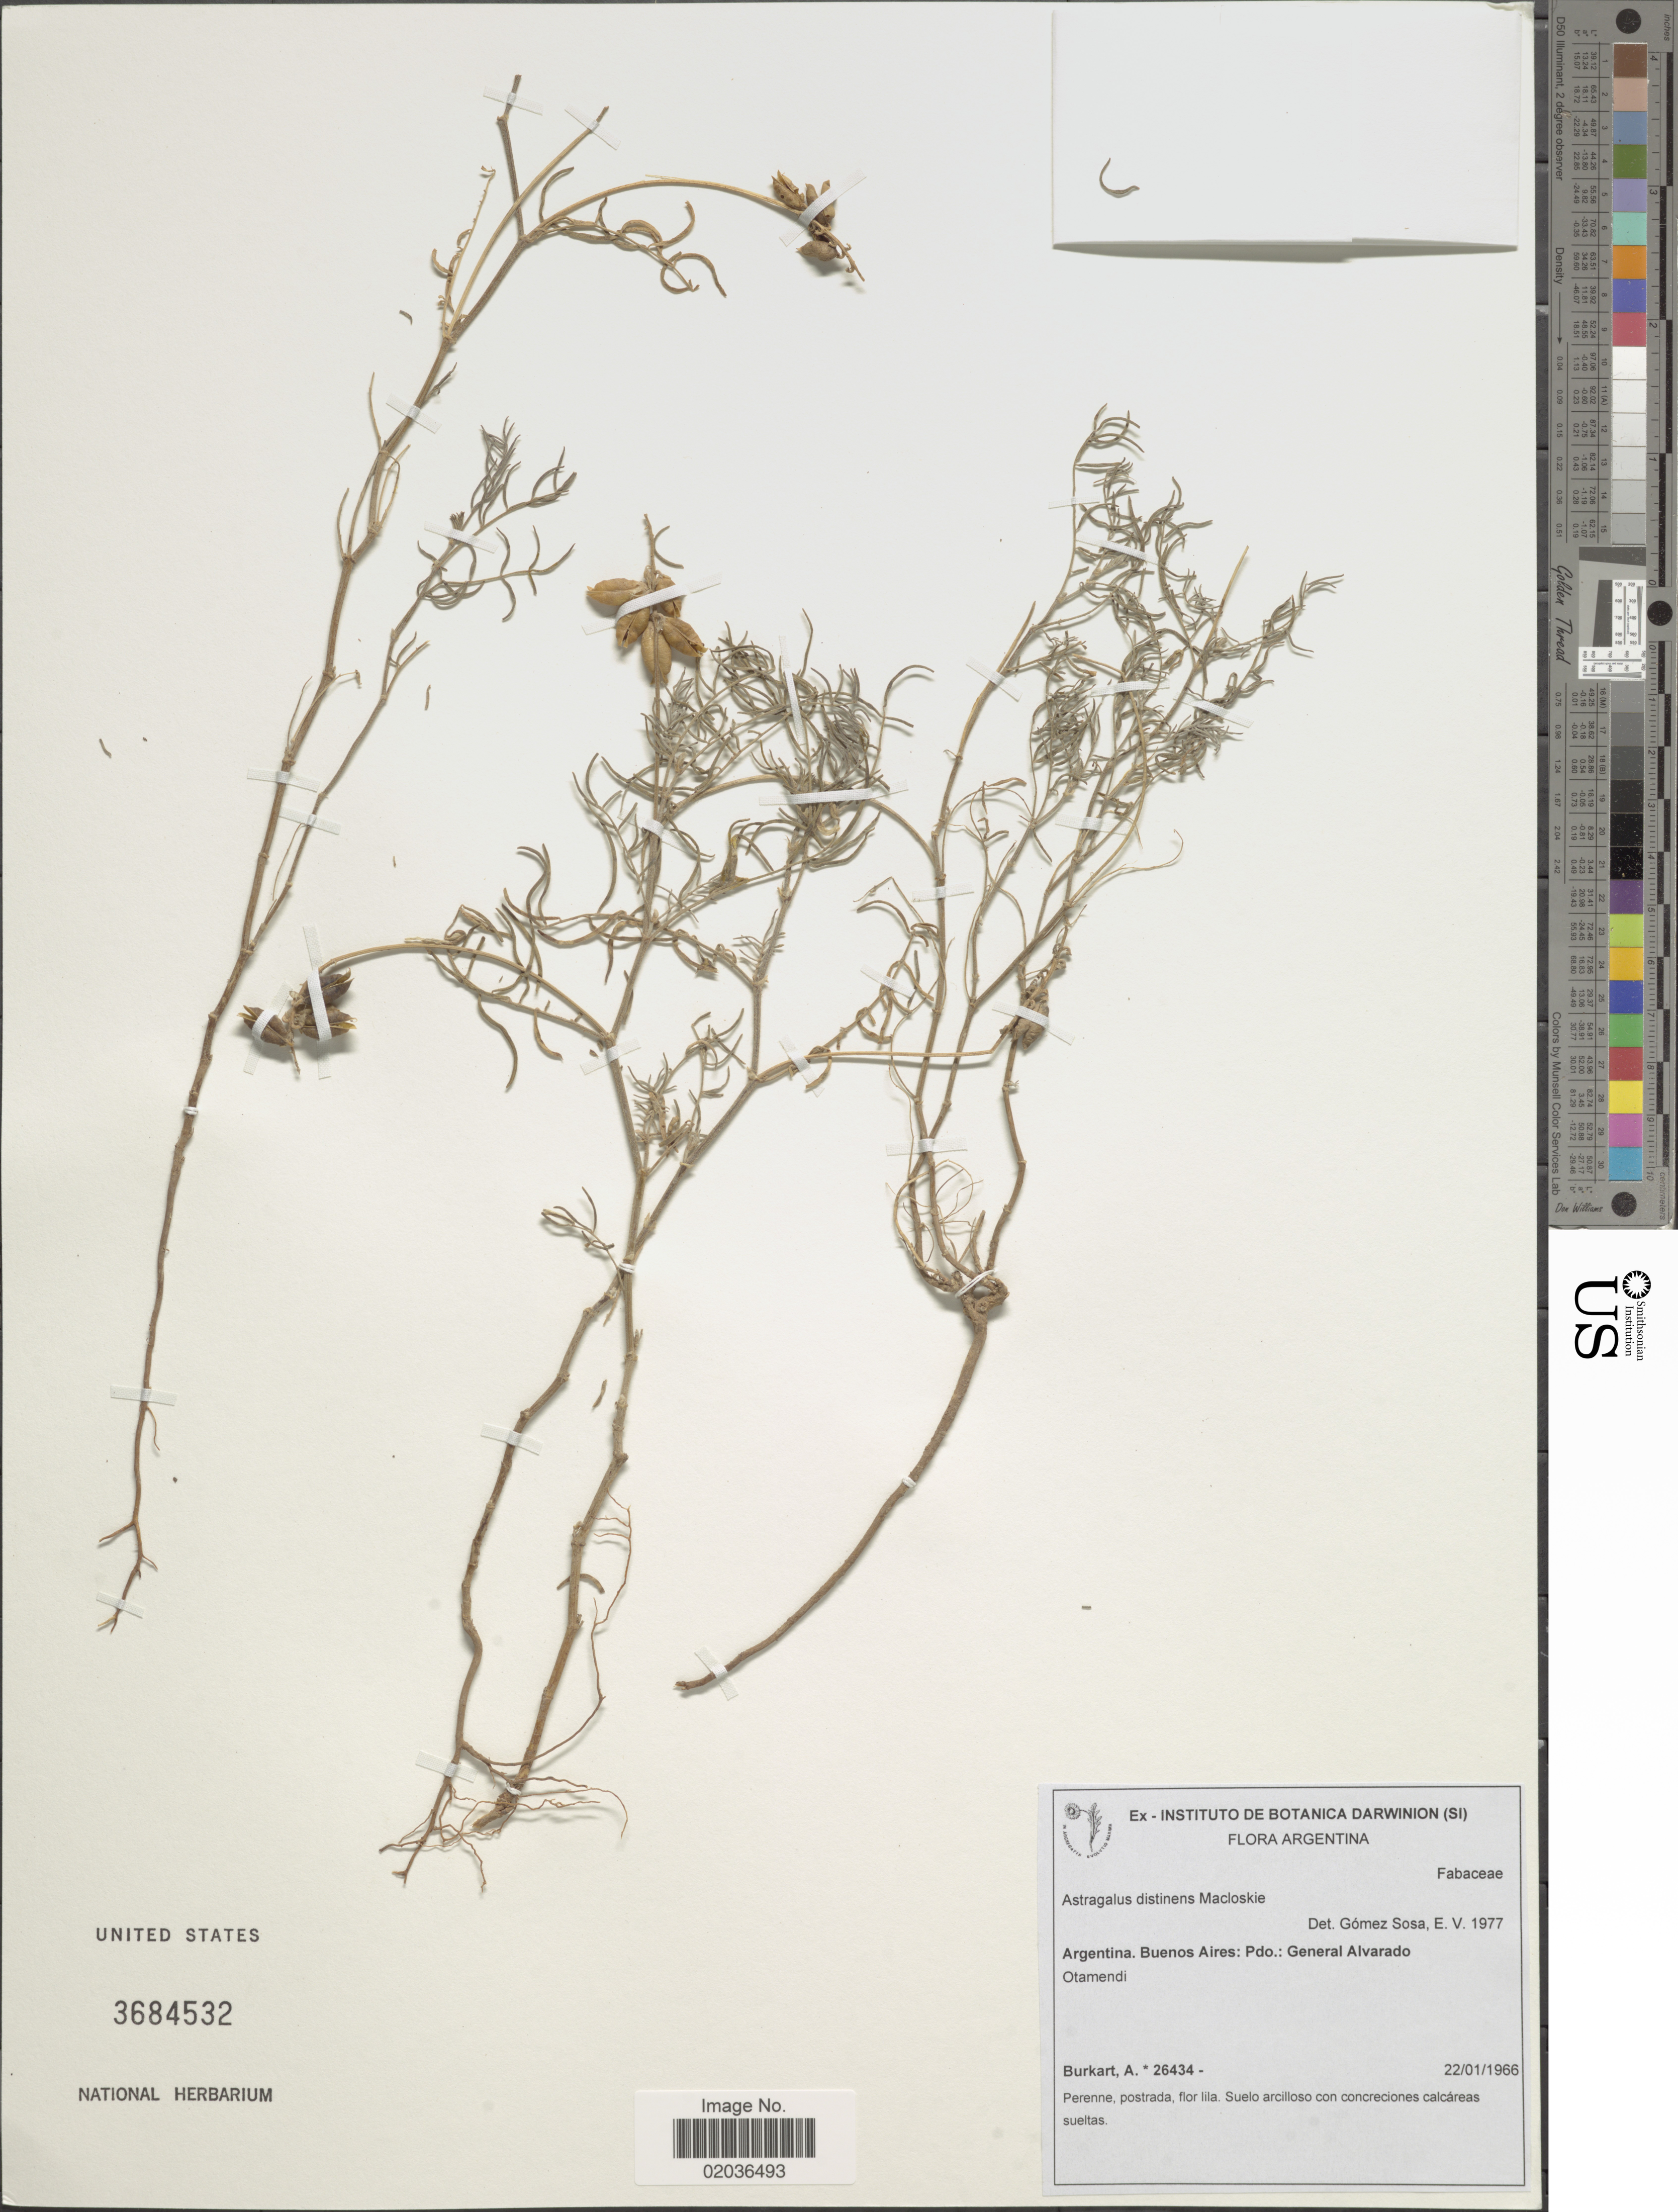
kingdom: Plantae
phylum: Tracheophyta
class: Magnoliopsida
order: Fabales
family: Fabaceae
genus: Astragalus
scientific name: Astragalus distinens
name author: Macloskie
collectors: A. E. Burkart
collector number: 26434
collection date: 1966-01-22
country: Argentina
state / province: Buenos Aires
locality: Argentina. Buenos Aires: Pdo.: General Alvarado. Otamendi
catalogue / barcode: US 3684532